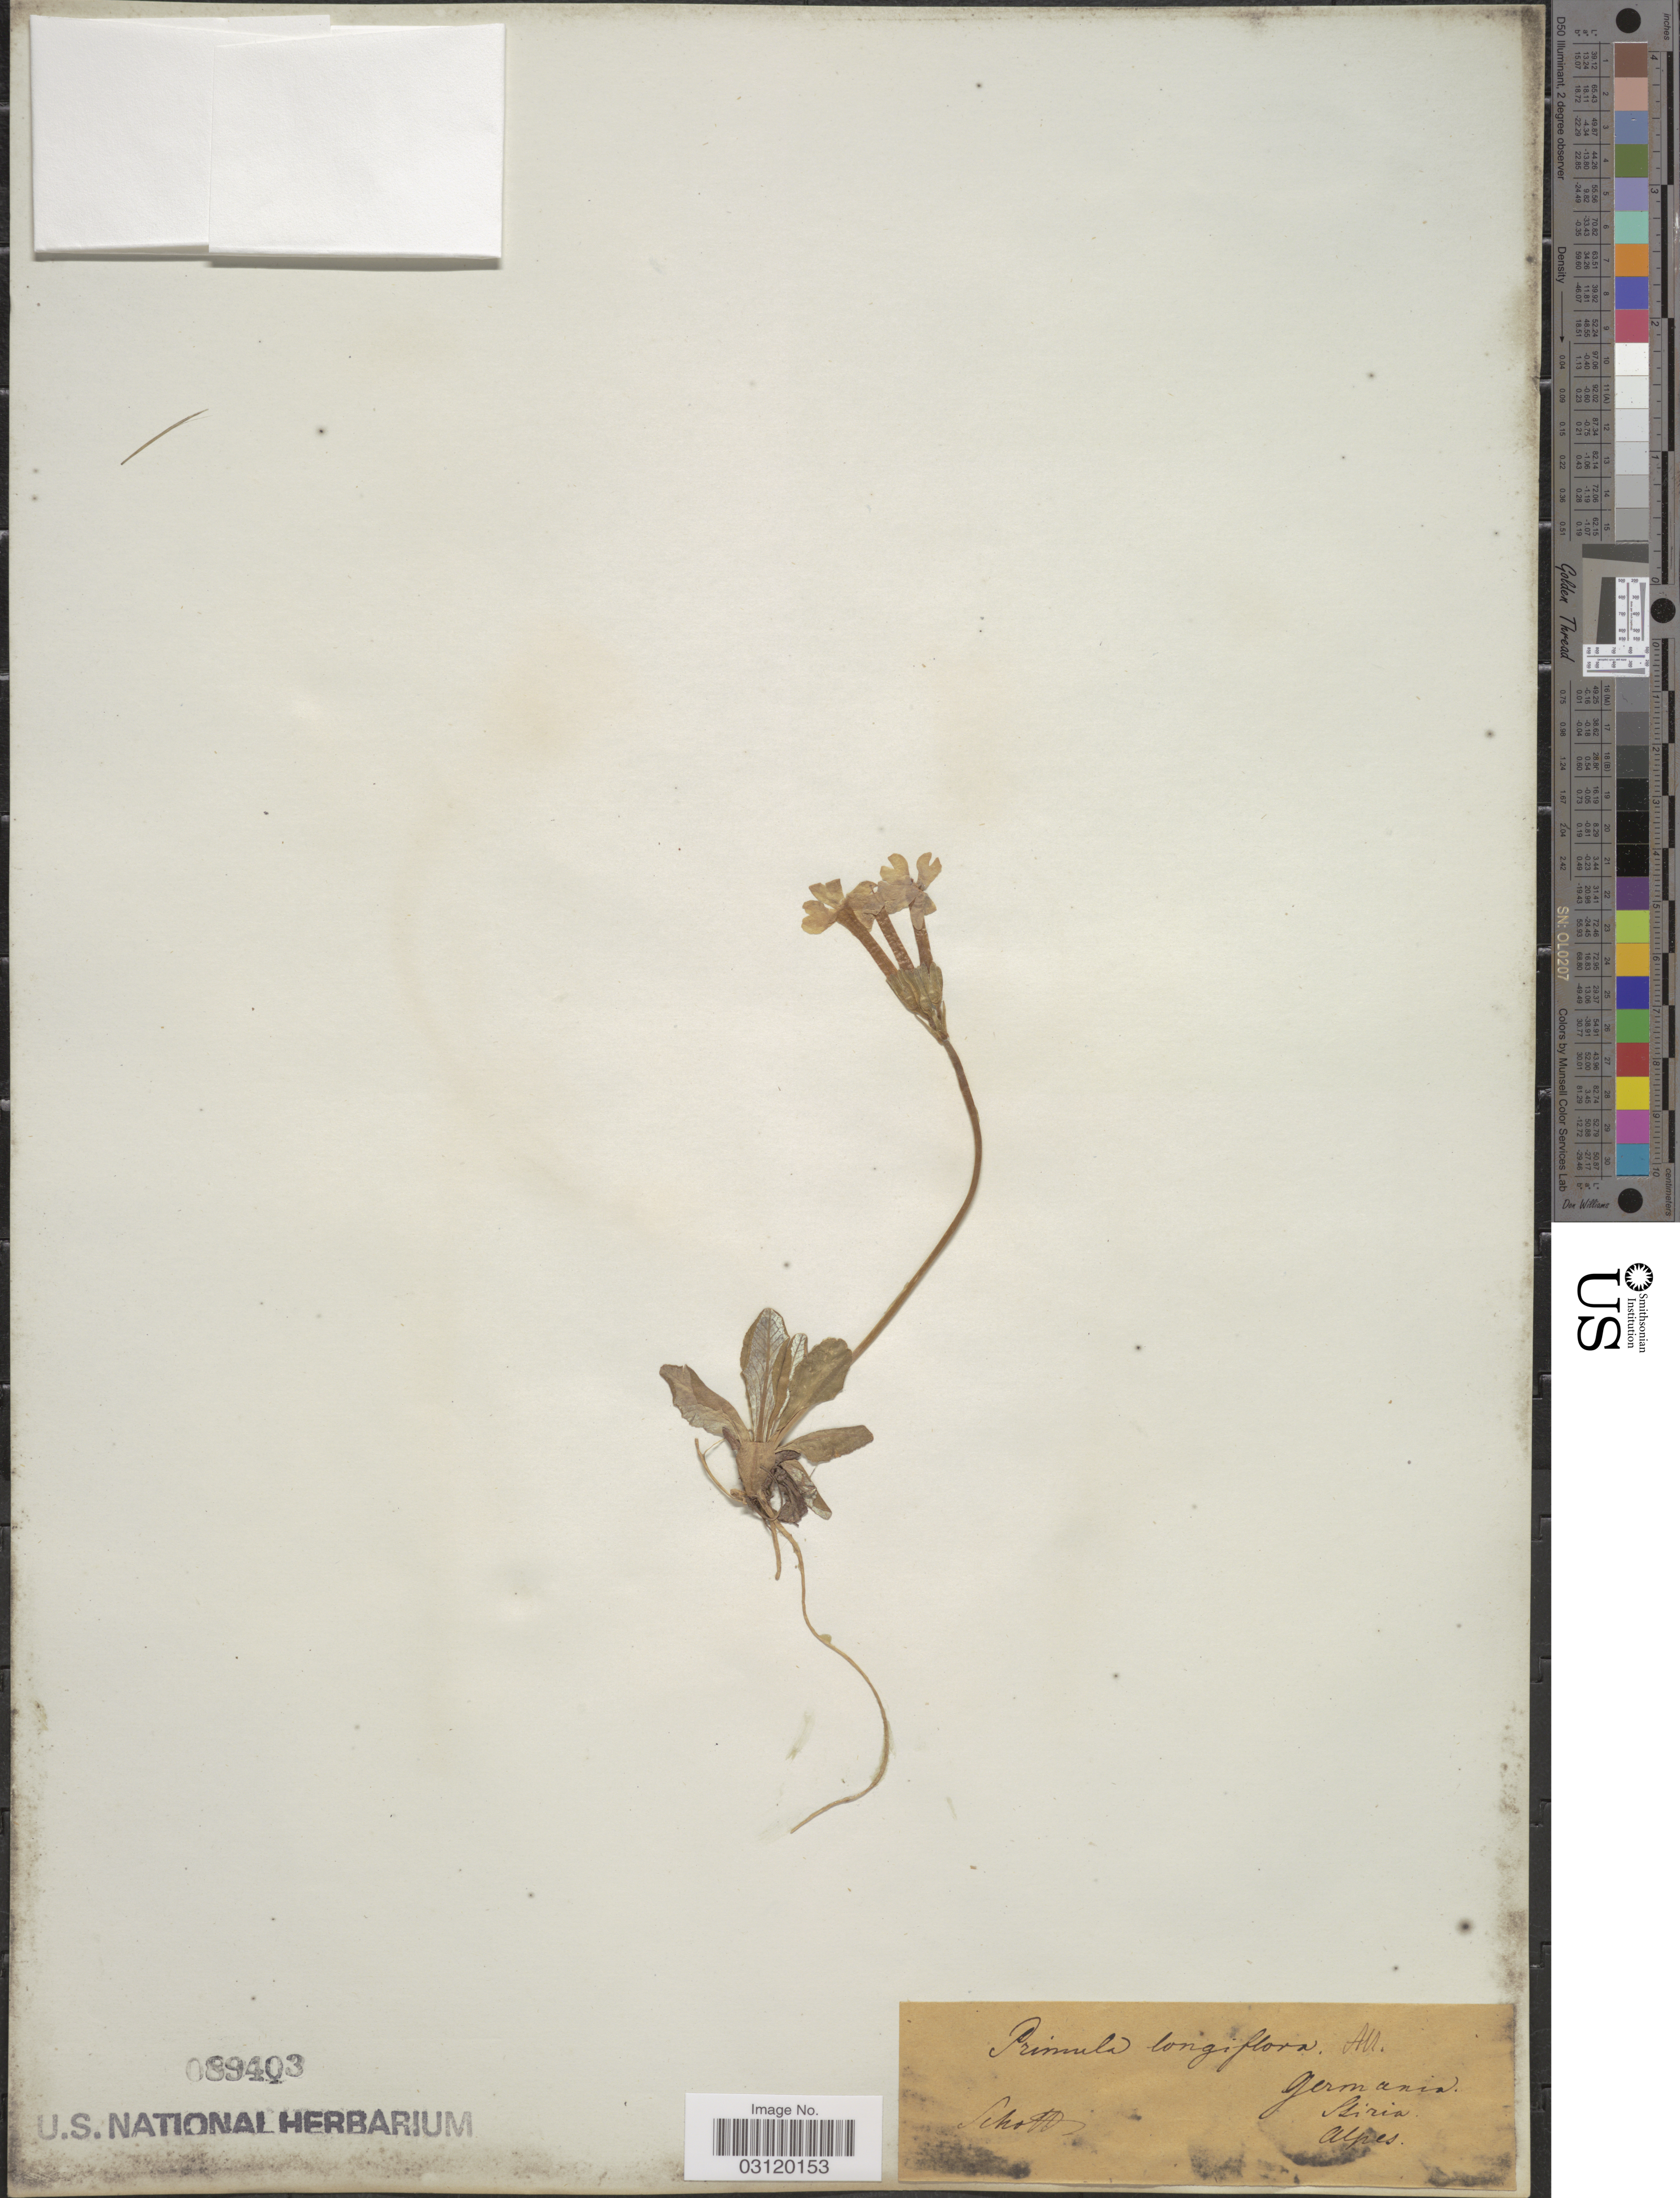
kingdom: Plantae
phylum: Tracheophyta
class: Magnoliopsida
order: Ericales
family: Primulaceae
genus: Primula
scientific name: Primula longiflora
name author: All.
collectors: Schott, --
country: Germany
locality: Germania, Stiria, Alpes.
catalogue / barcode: US 89403